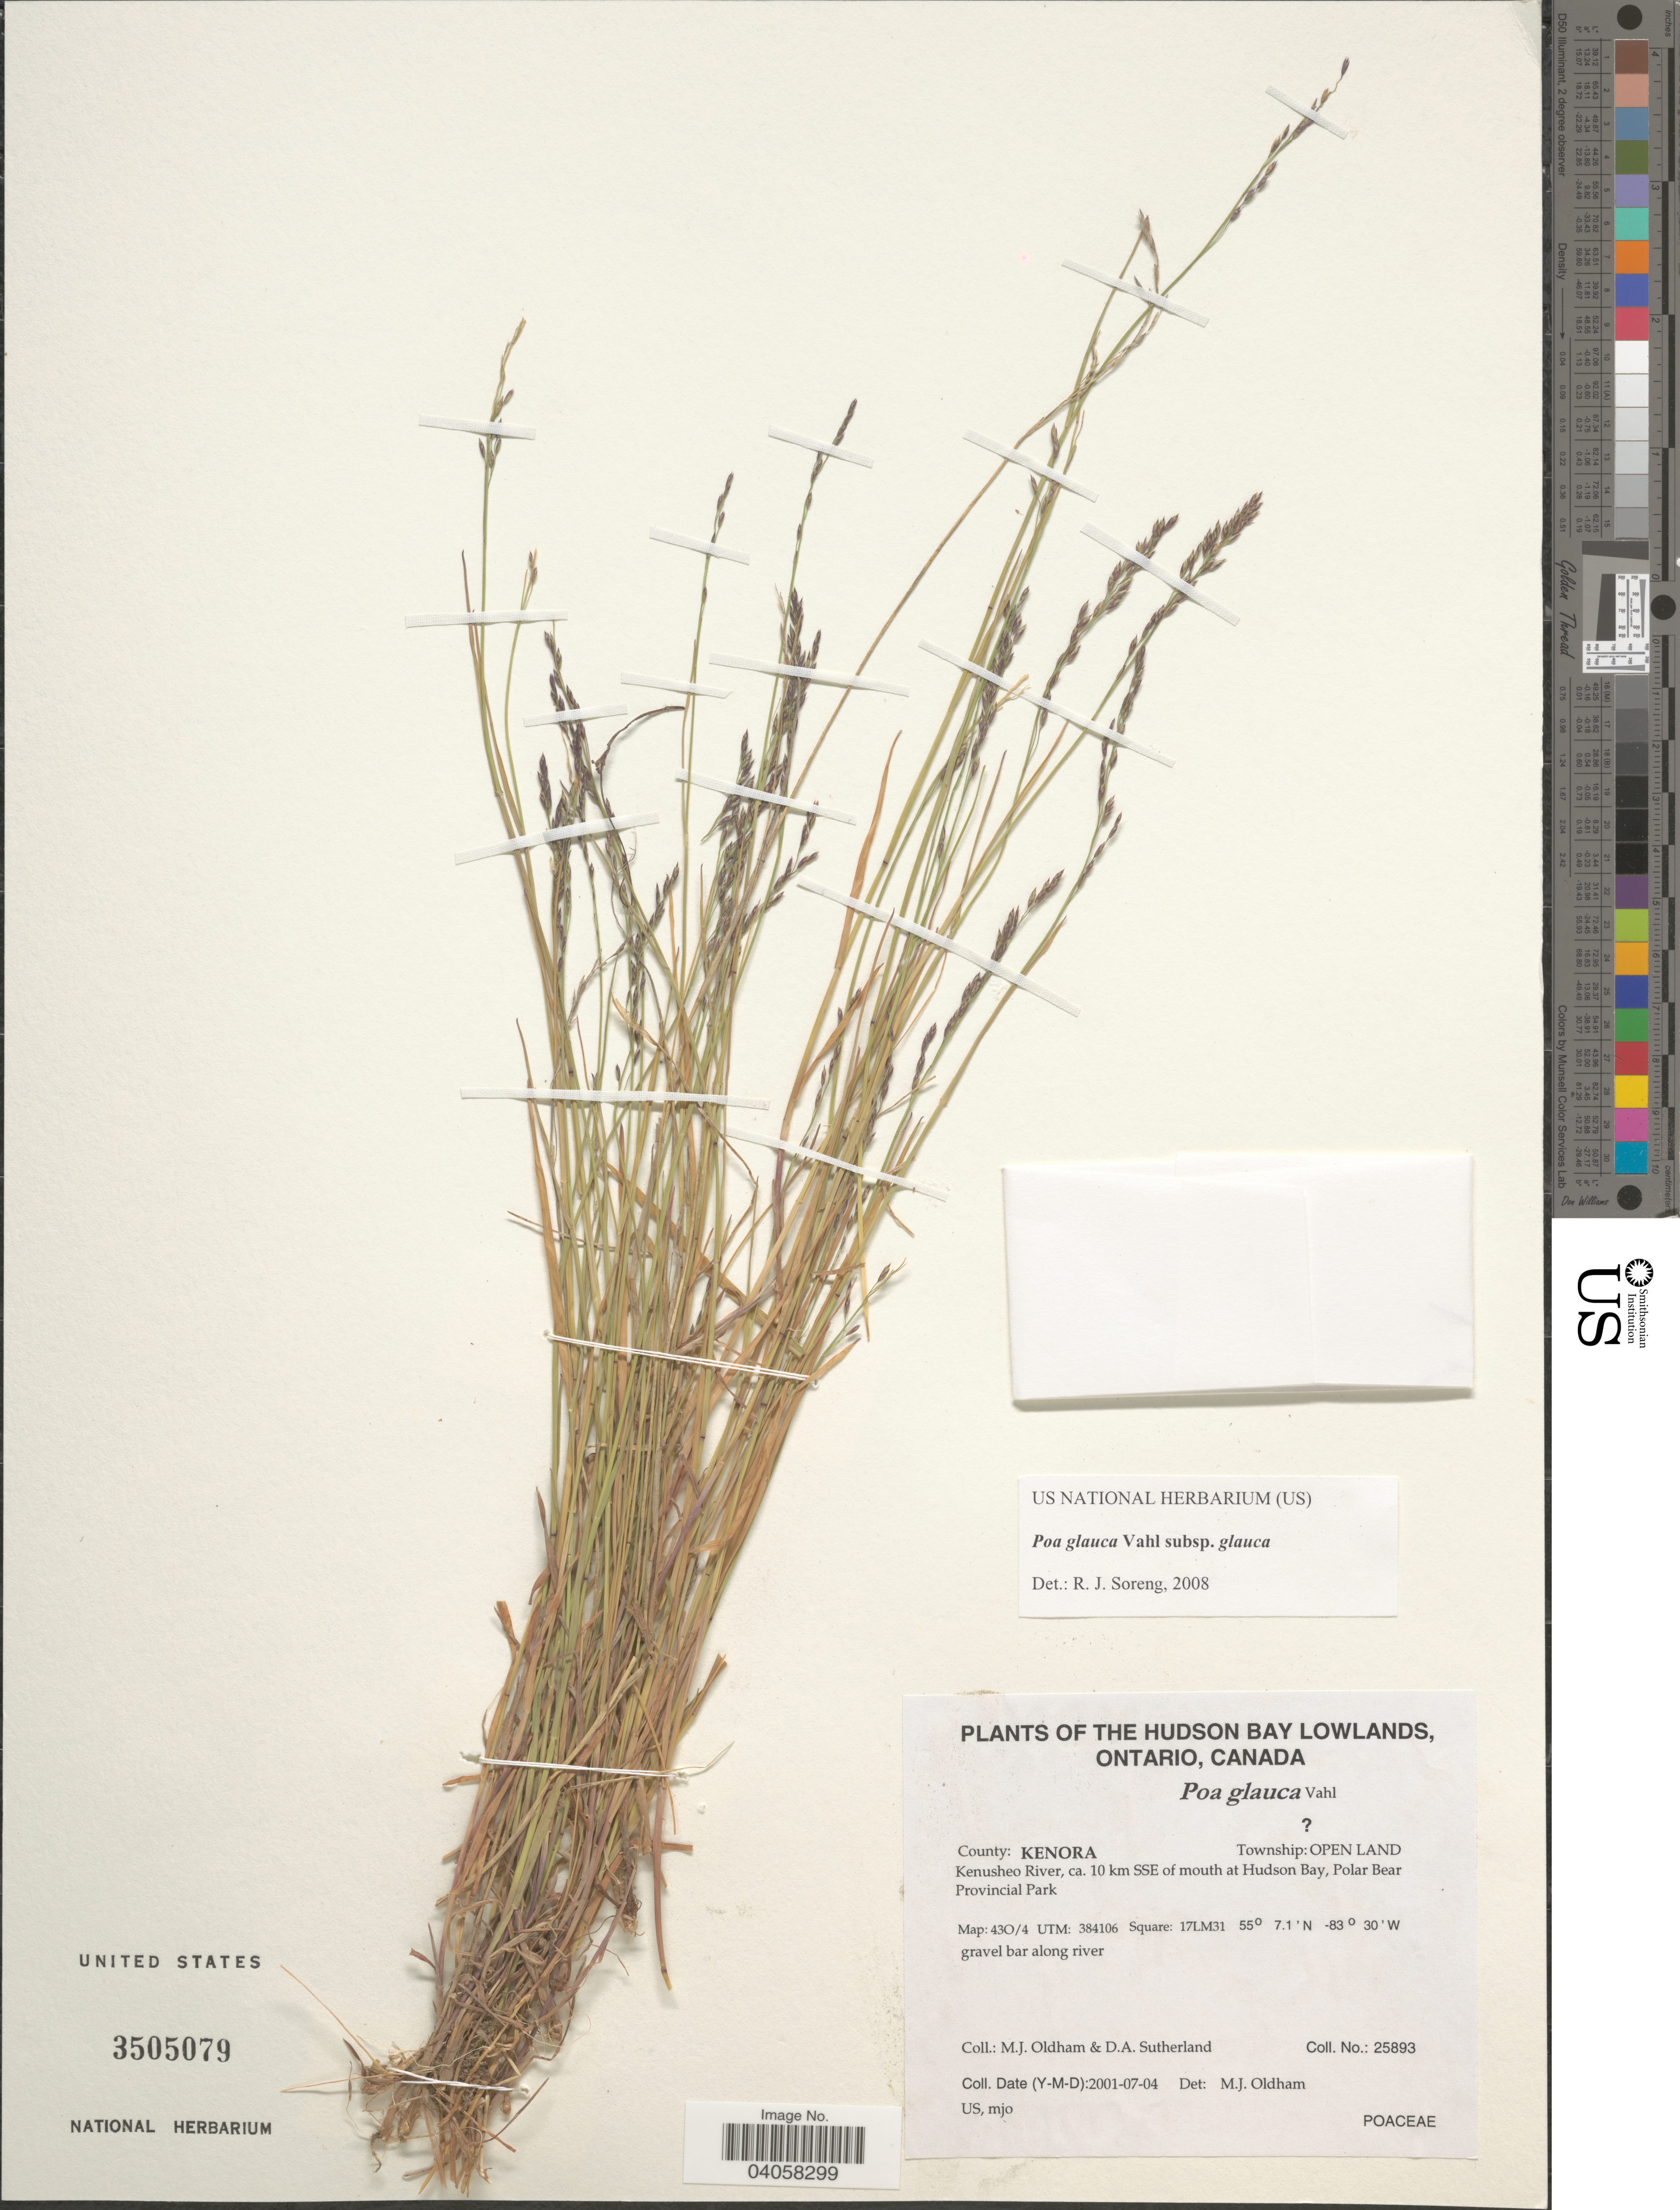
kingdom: Plantae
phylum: Tracheophyta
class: Liliopsida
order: Poales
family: Poaceae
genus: Poa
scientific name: Poa glauca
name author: Vahl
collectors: M. Oldham & D. Sutherland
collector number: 25893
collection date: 2001-07-04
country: Canada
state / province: Ontario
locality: Hudson Bay Lowlands. County: Kenora. Township: Open Land. Kenusheo River, ca. 10 km SSE of mouth at Hudson Bay, Polar Bear Provincial Park. Map: 43O/4. UTM: 384106. Square: 17LM31.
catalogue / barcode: US 3505079